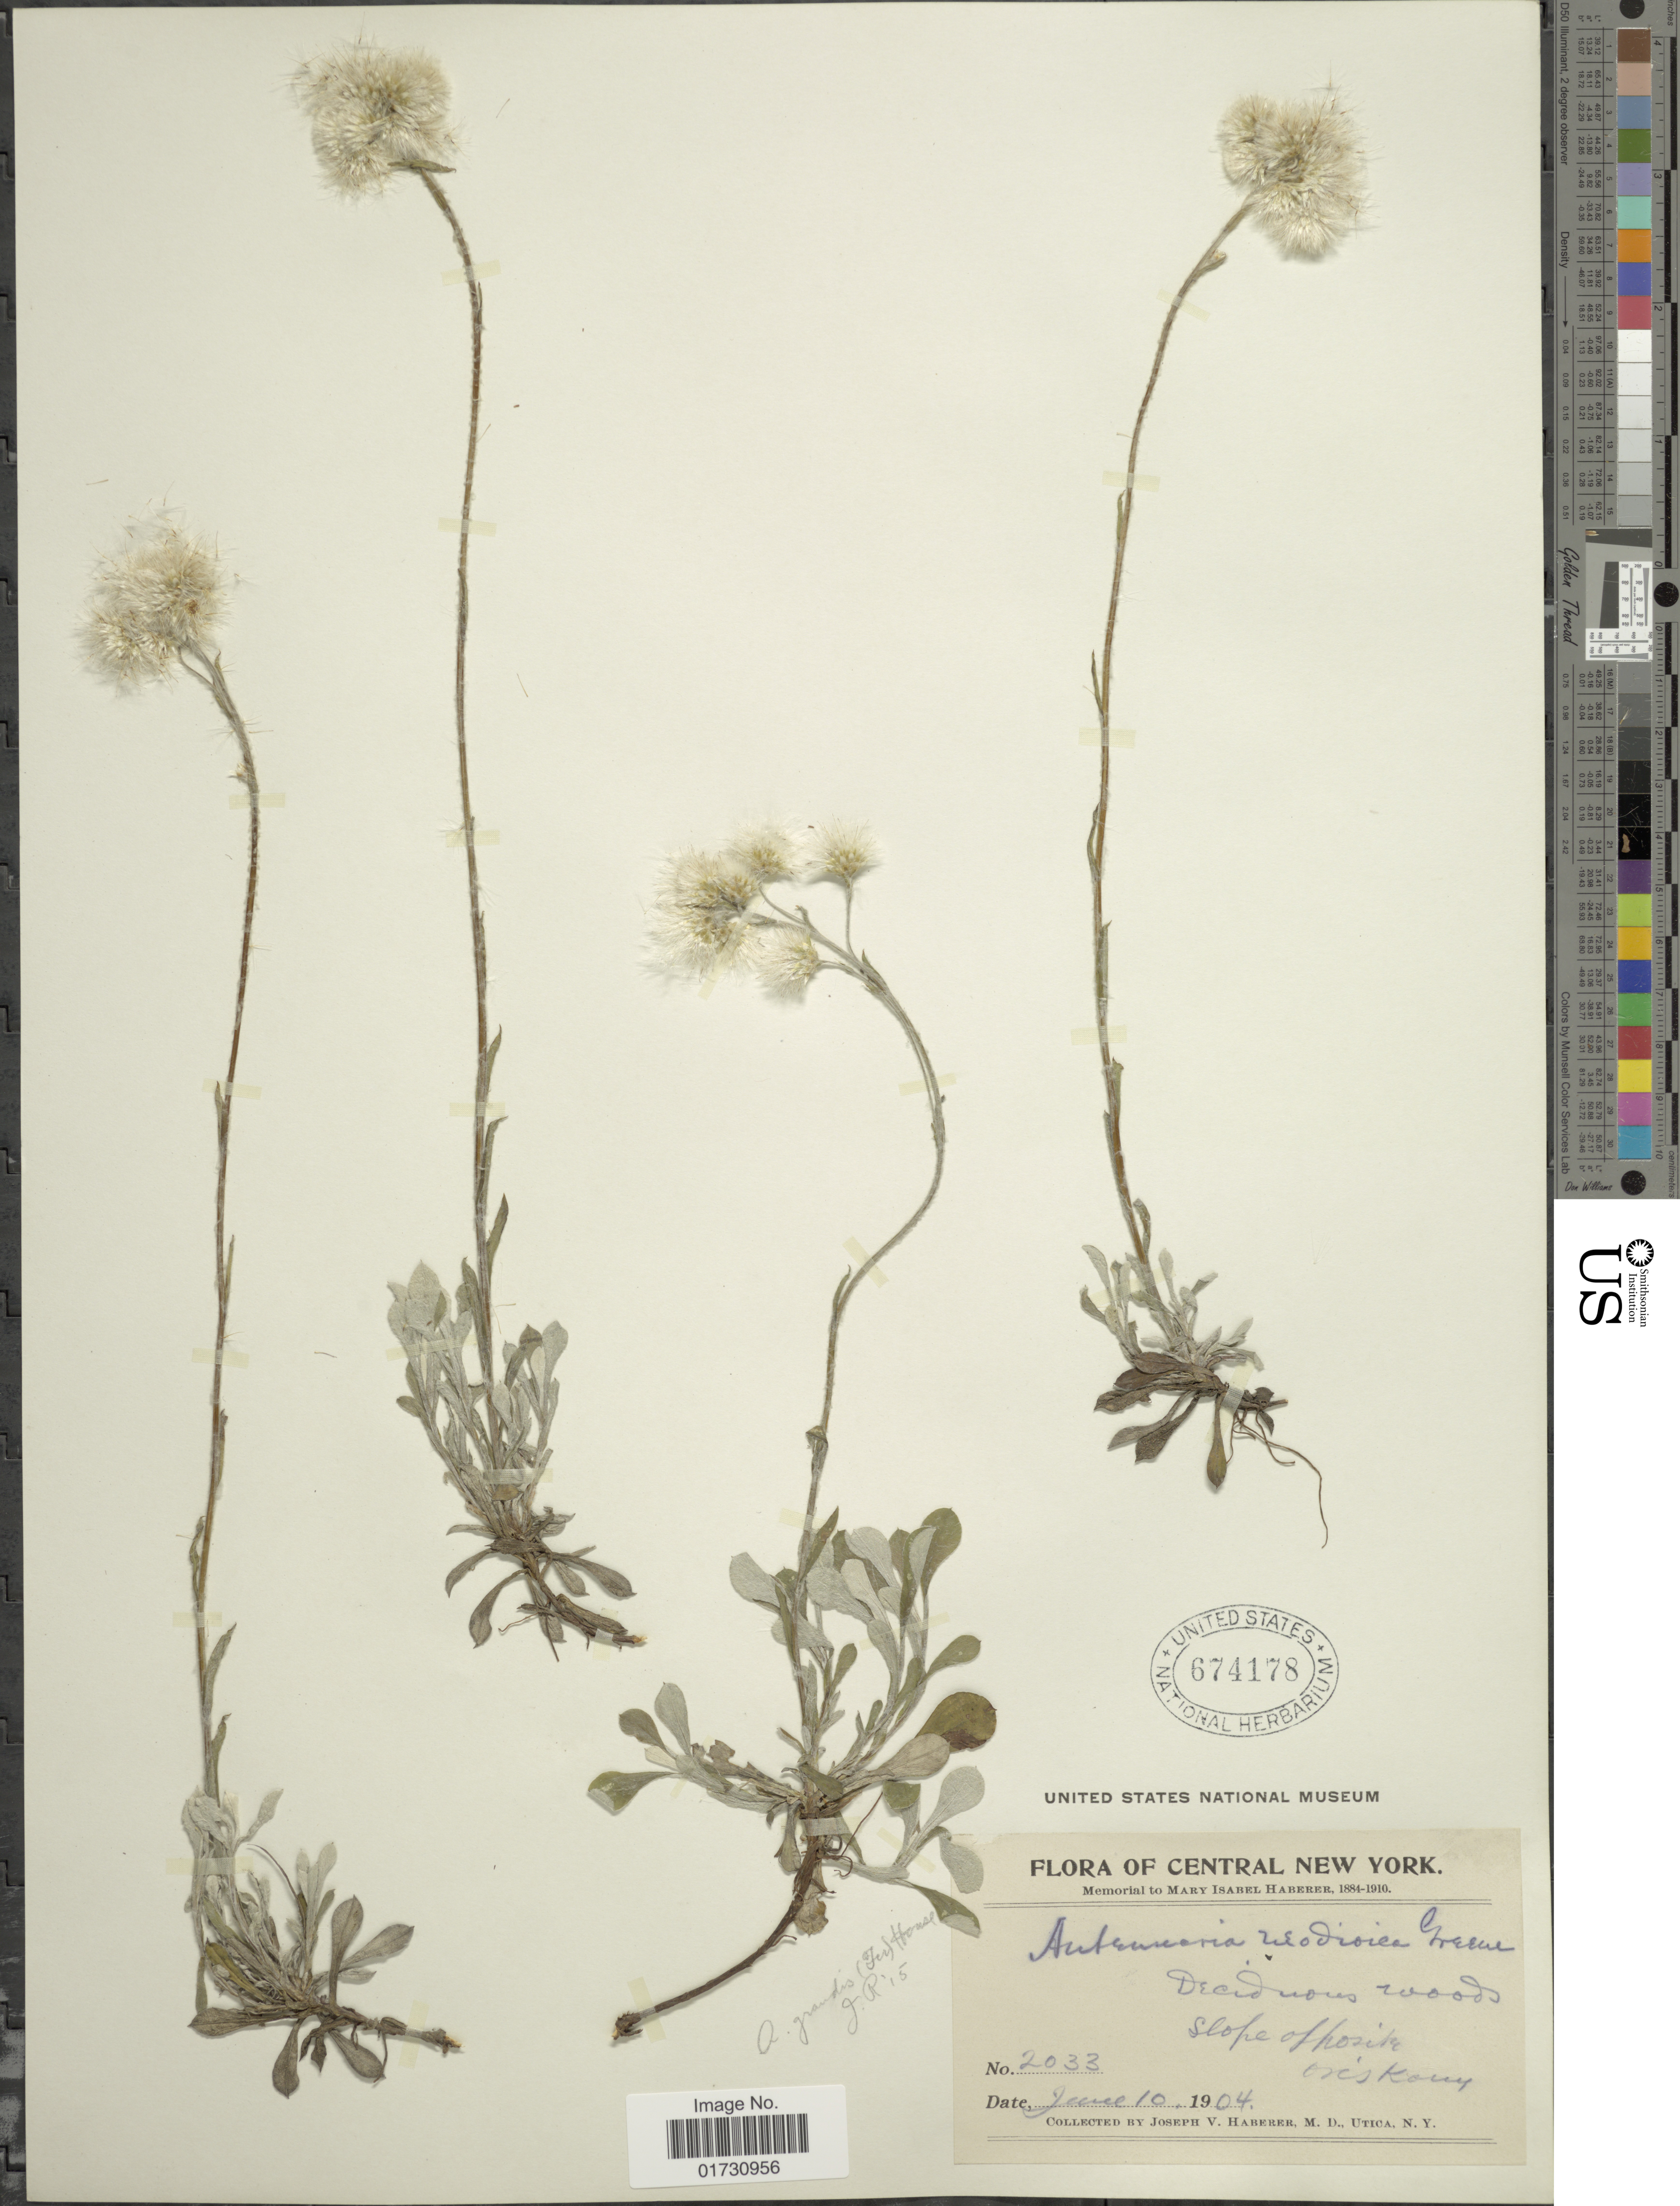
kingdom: Plantae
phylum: Tracheophyta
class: Magnoliopsida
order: Asterales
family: Asteraceae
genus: Antennaria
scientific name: Antennaria grandis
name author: (Fernald) House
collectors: J. V. Haberer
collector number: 2033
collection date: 1904-06-10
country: United States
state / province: New York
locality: Central New York, Slope of Hosik, Oriskany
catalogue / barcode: US 674178